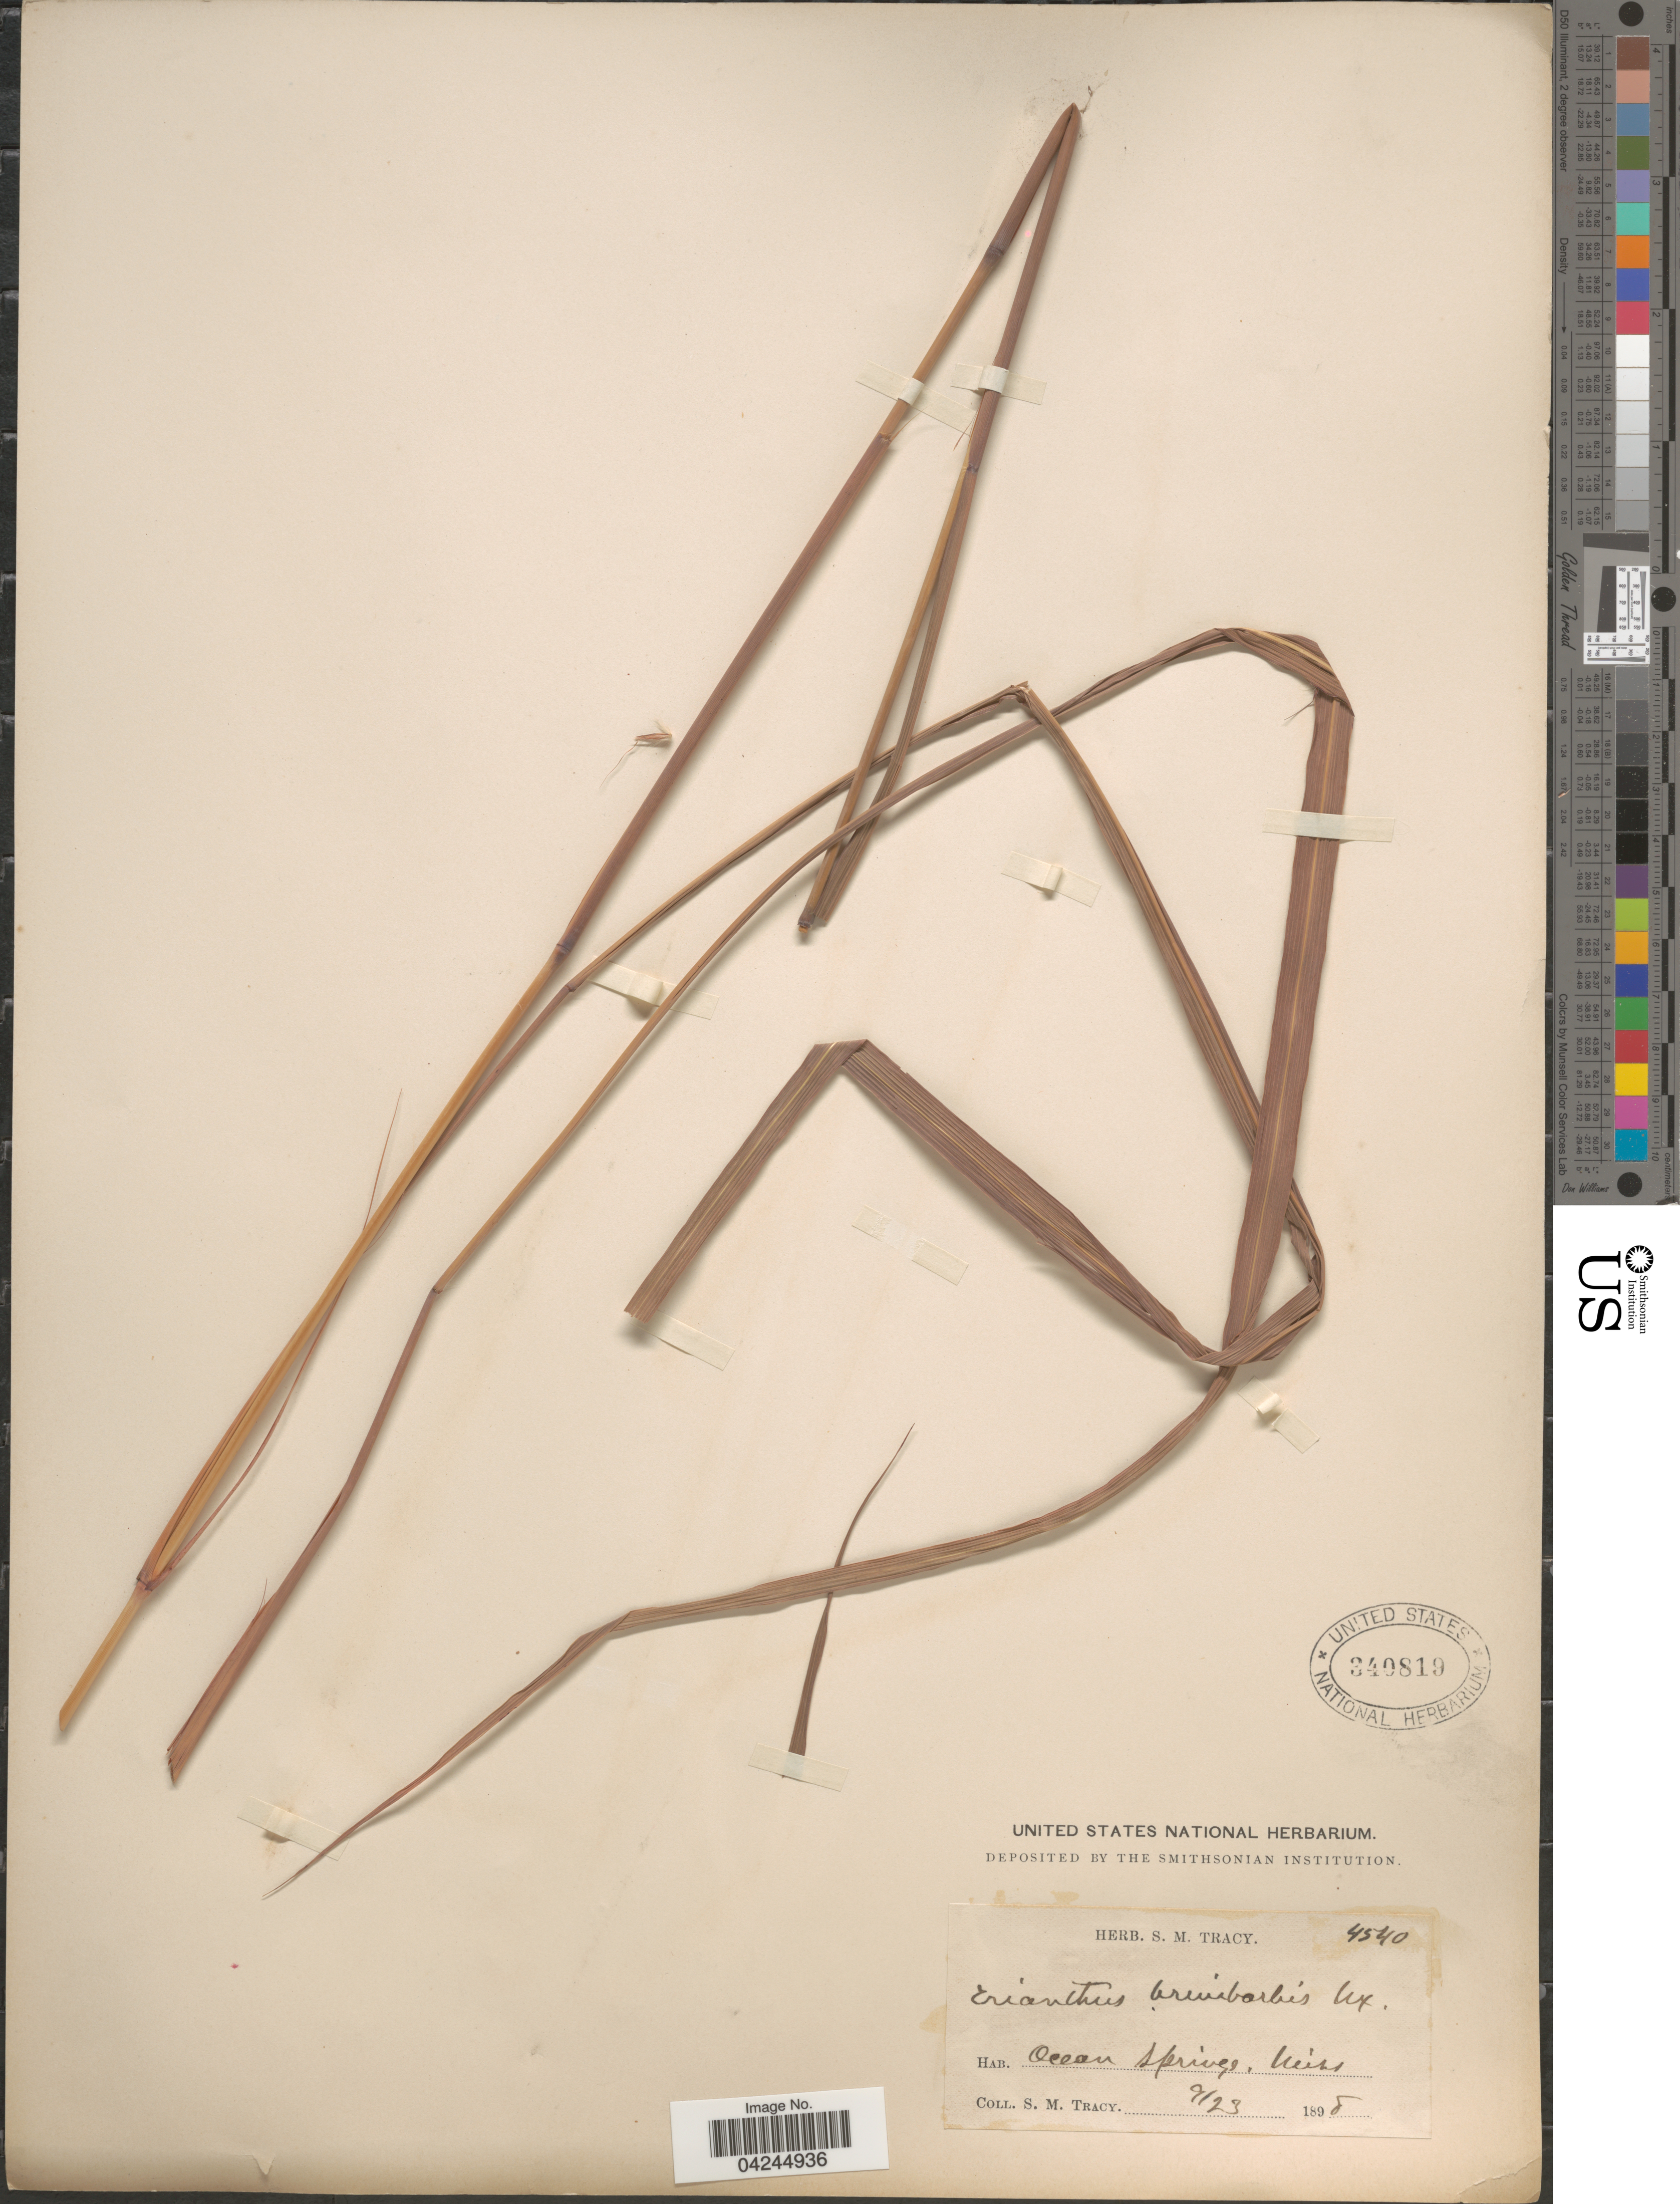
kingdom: Plantae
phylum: Tracheophyta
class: Liliopsida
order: Poales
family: Poaceae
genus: Erianthus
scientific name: Erianthus brevibarbis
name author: Michx.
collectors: S. M. Tracy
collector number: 4540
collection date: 1898-09-23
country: United States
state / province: Mississippi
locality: Ocean Springs.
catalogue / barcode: US 340819